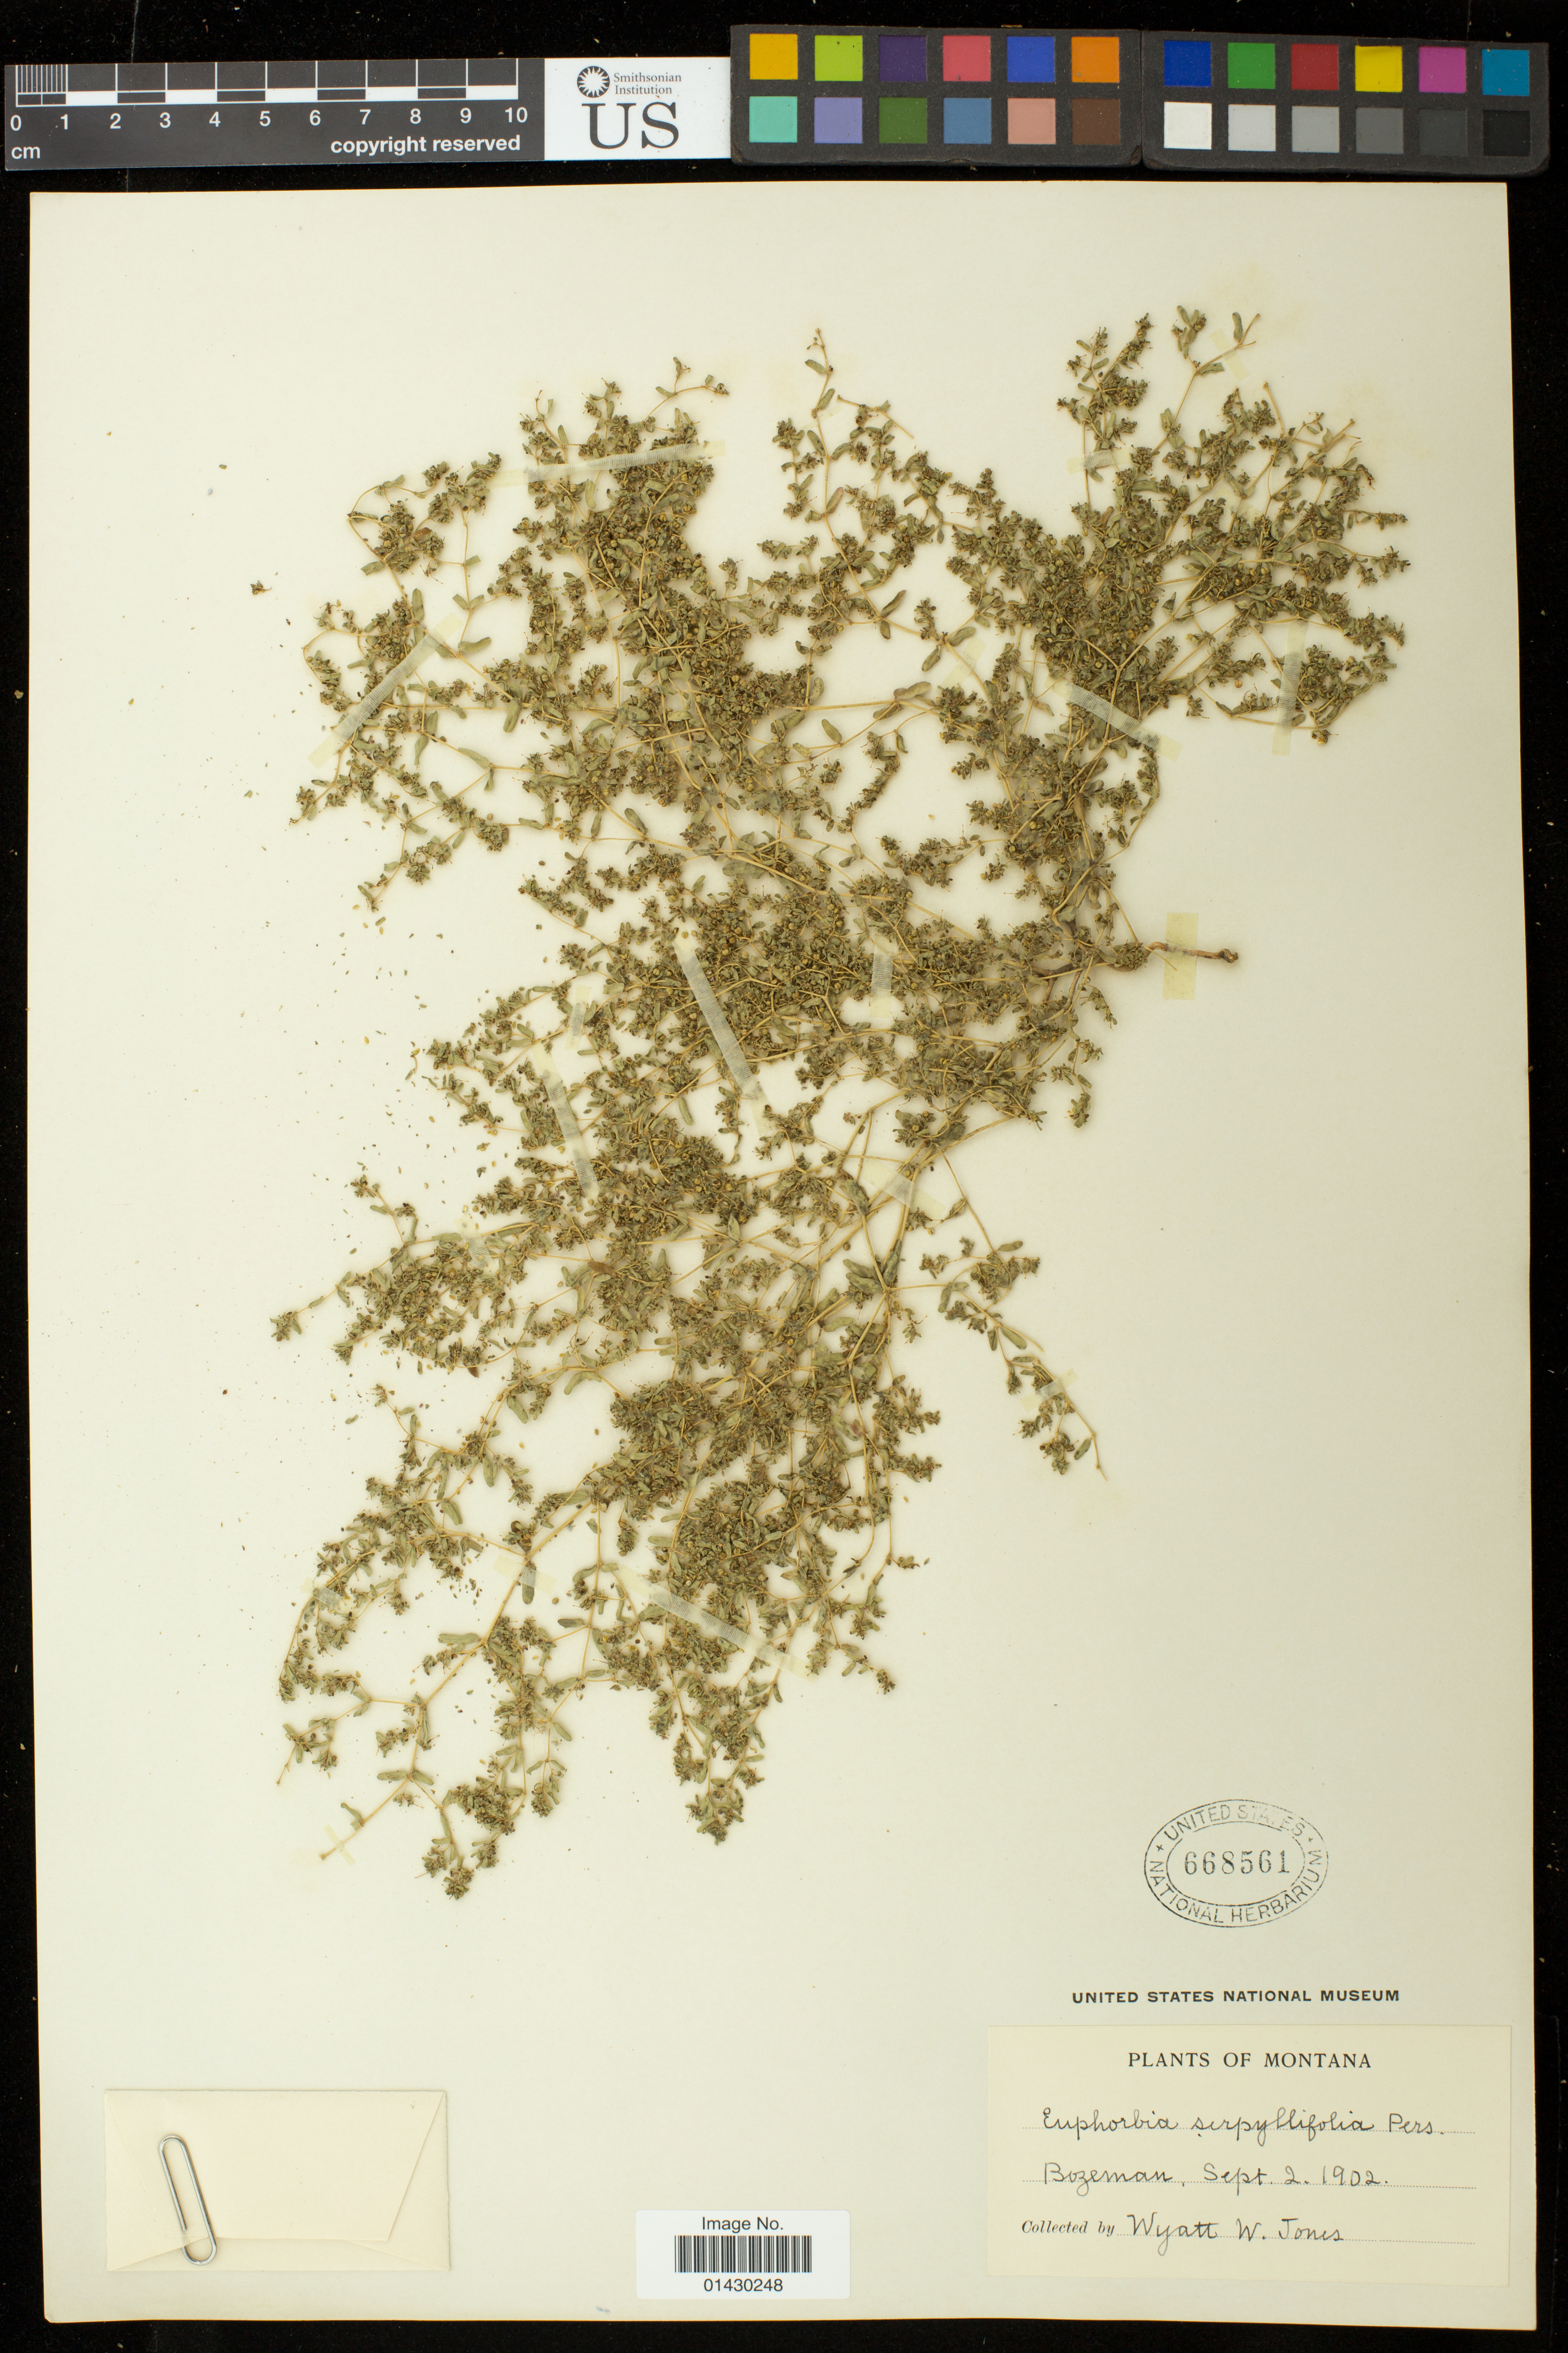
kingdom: Plantae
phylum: Tracheophyta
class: Magnoliopsida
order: Malpighiales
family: Euphorbiaceae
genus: Euphorbia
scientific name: Euphorbia serpillifolia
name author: Pers.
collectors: W. W. Jones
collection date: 1902-09-02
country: United States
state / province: Montana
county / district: Gallatin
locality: Bozeman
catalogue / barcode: US 668561